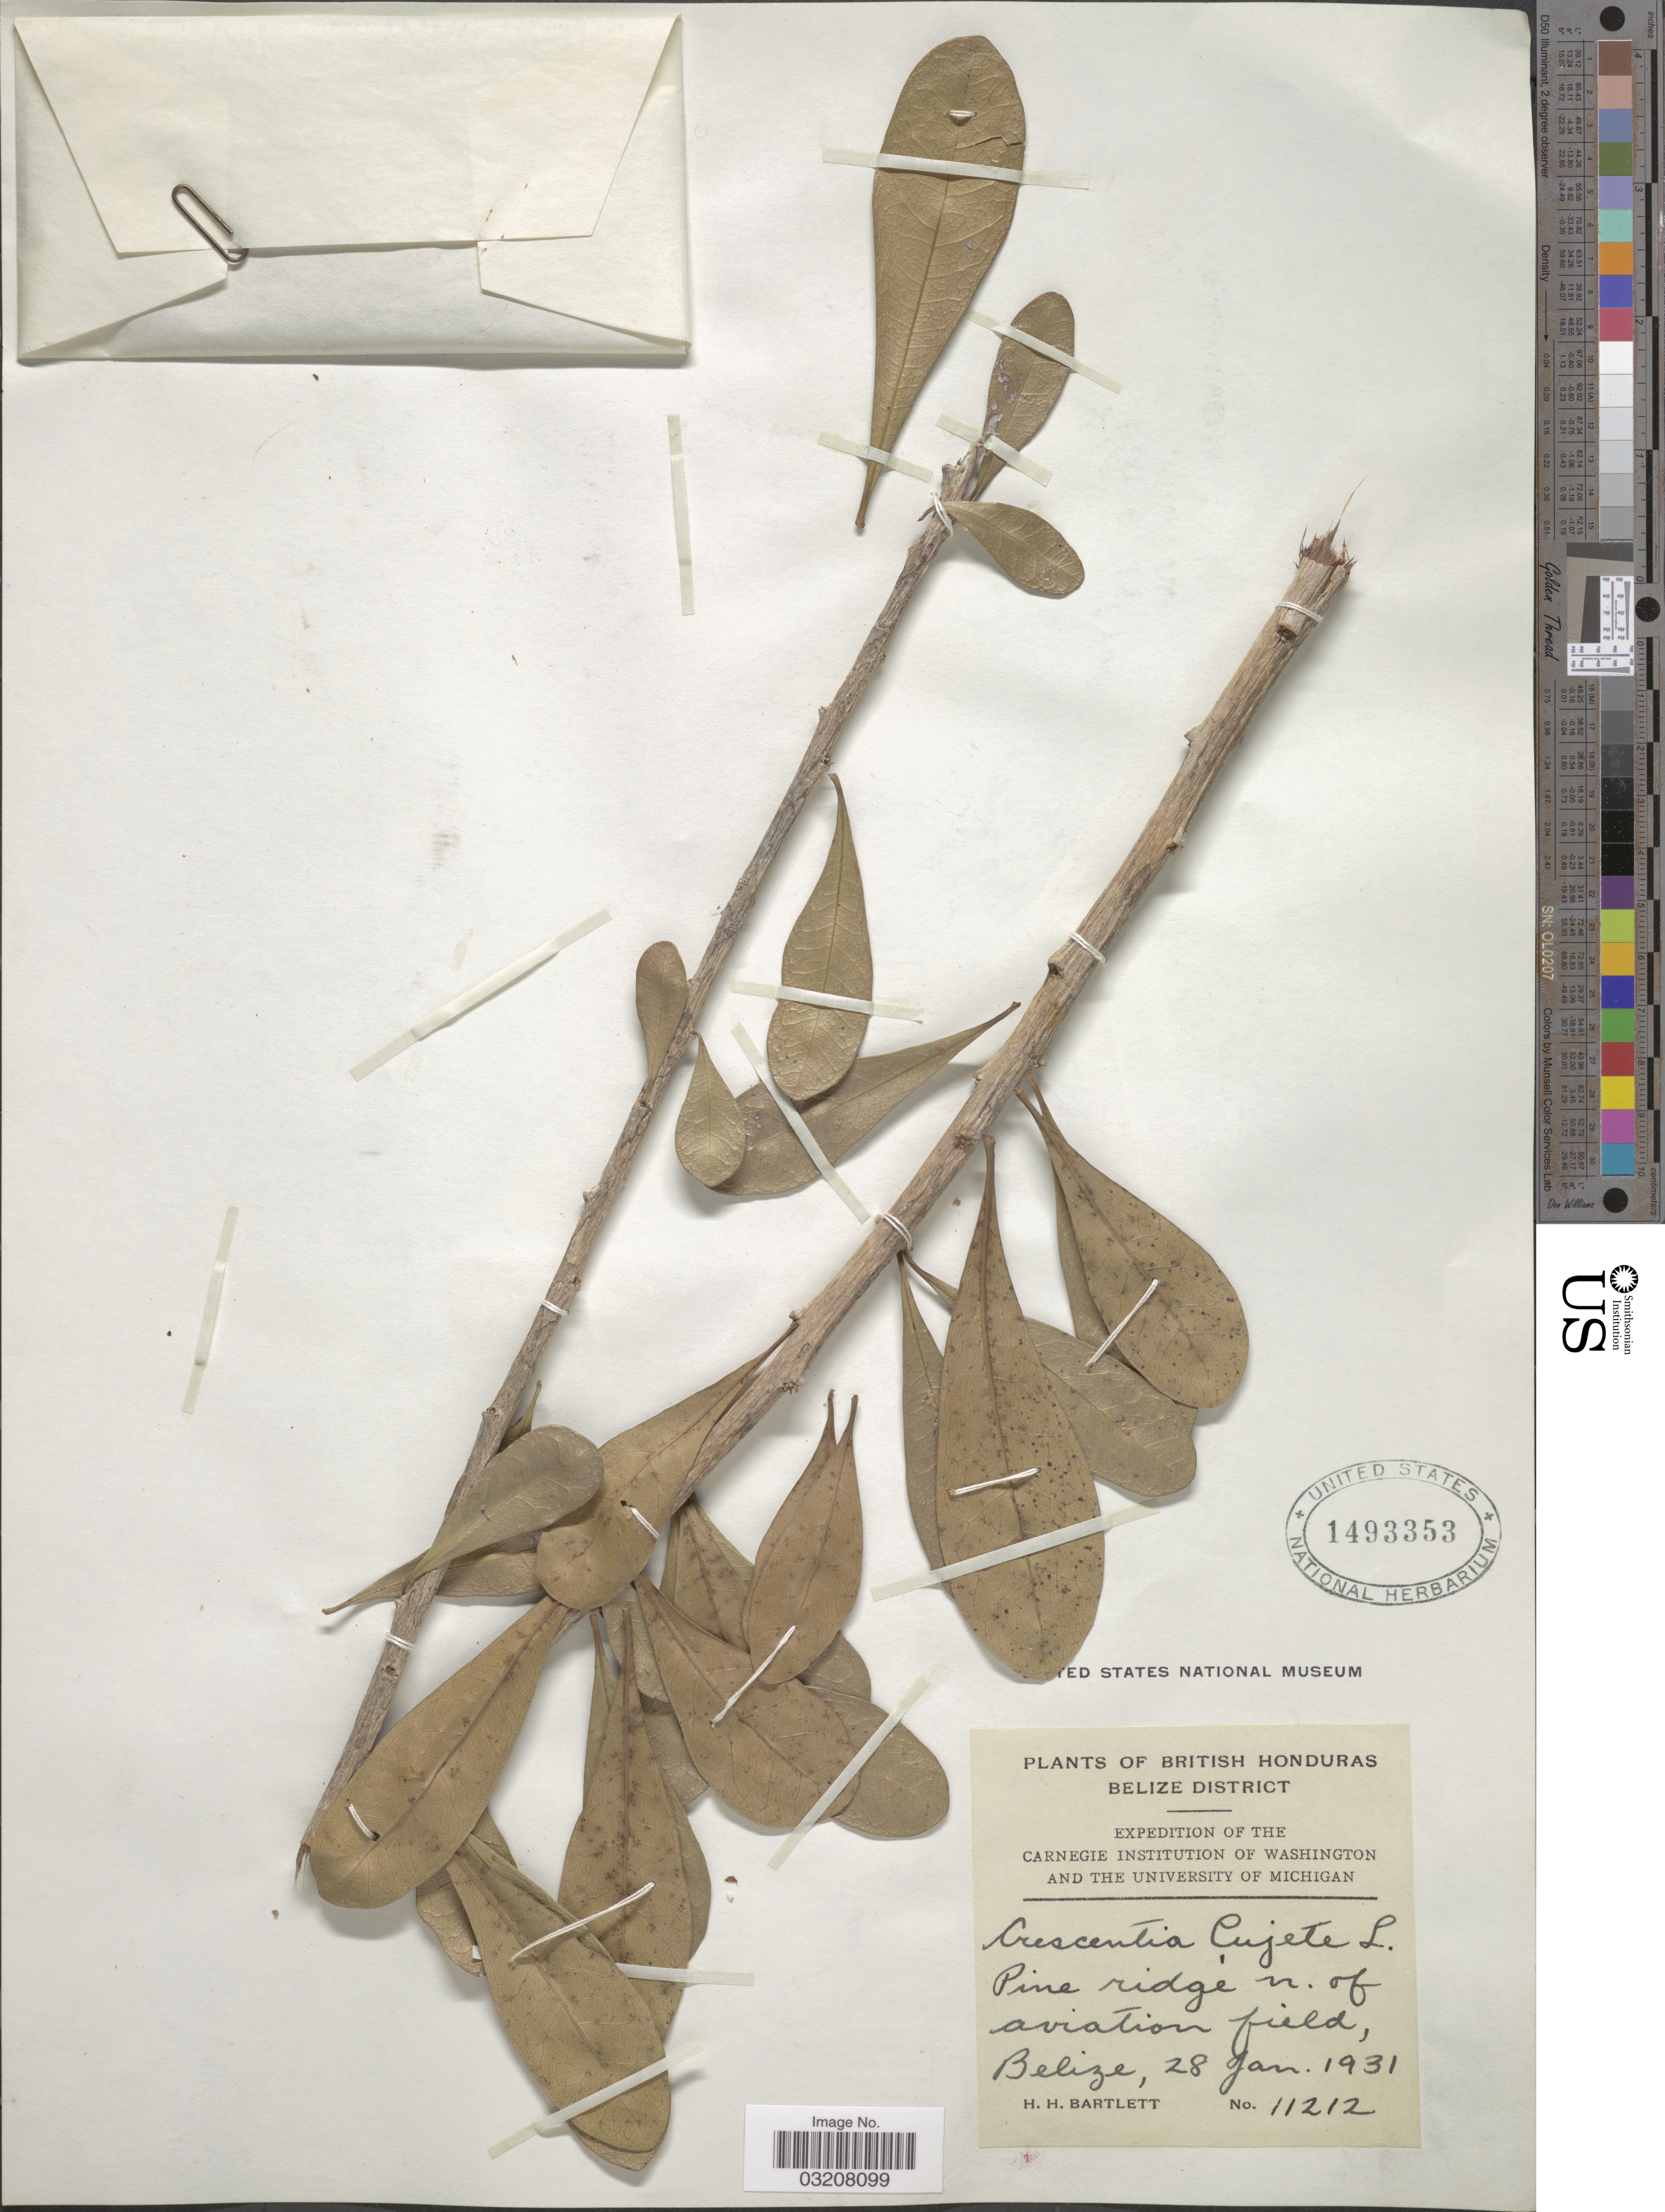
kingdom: Plantae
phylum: Tracheophyta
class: Magnoliopsida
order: Lamiales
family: Bignoniaceae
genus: Crescentia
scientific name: Crescentia cujete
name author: L.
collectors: H. H. Bartlett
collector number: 11212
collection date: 1931-01-28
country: Belize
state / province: Belize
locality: British Honduras. Belize District. Pine ridge n. of aviation field.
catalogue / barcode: US 1493353